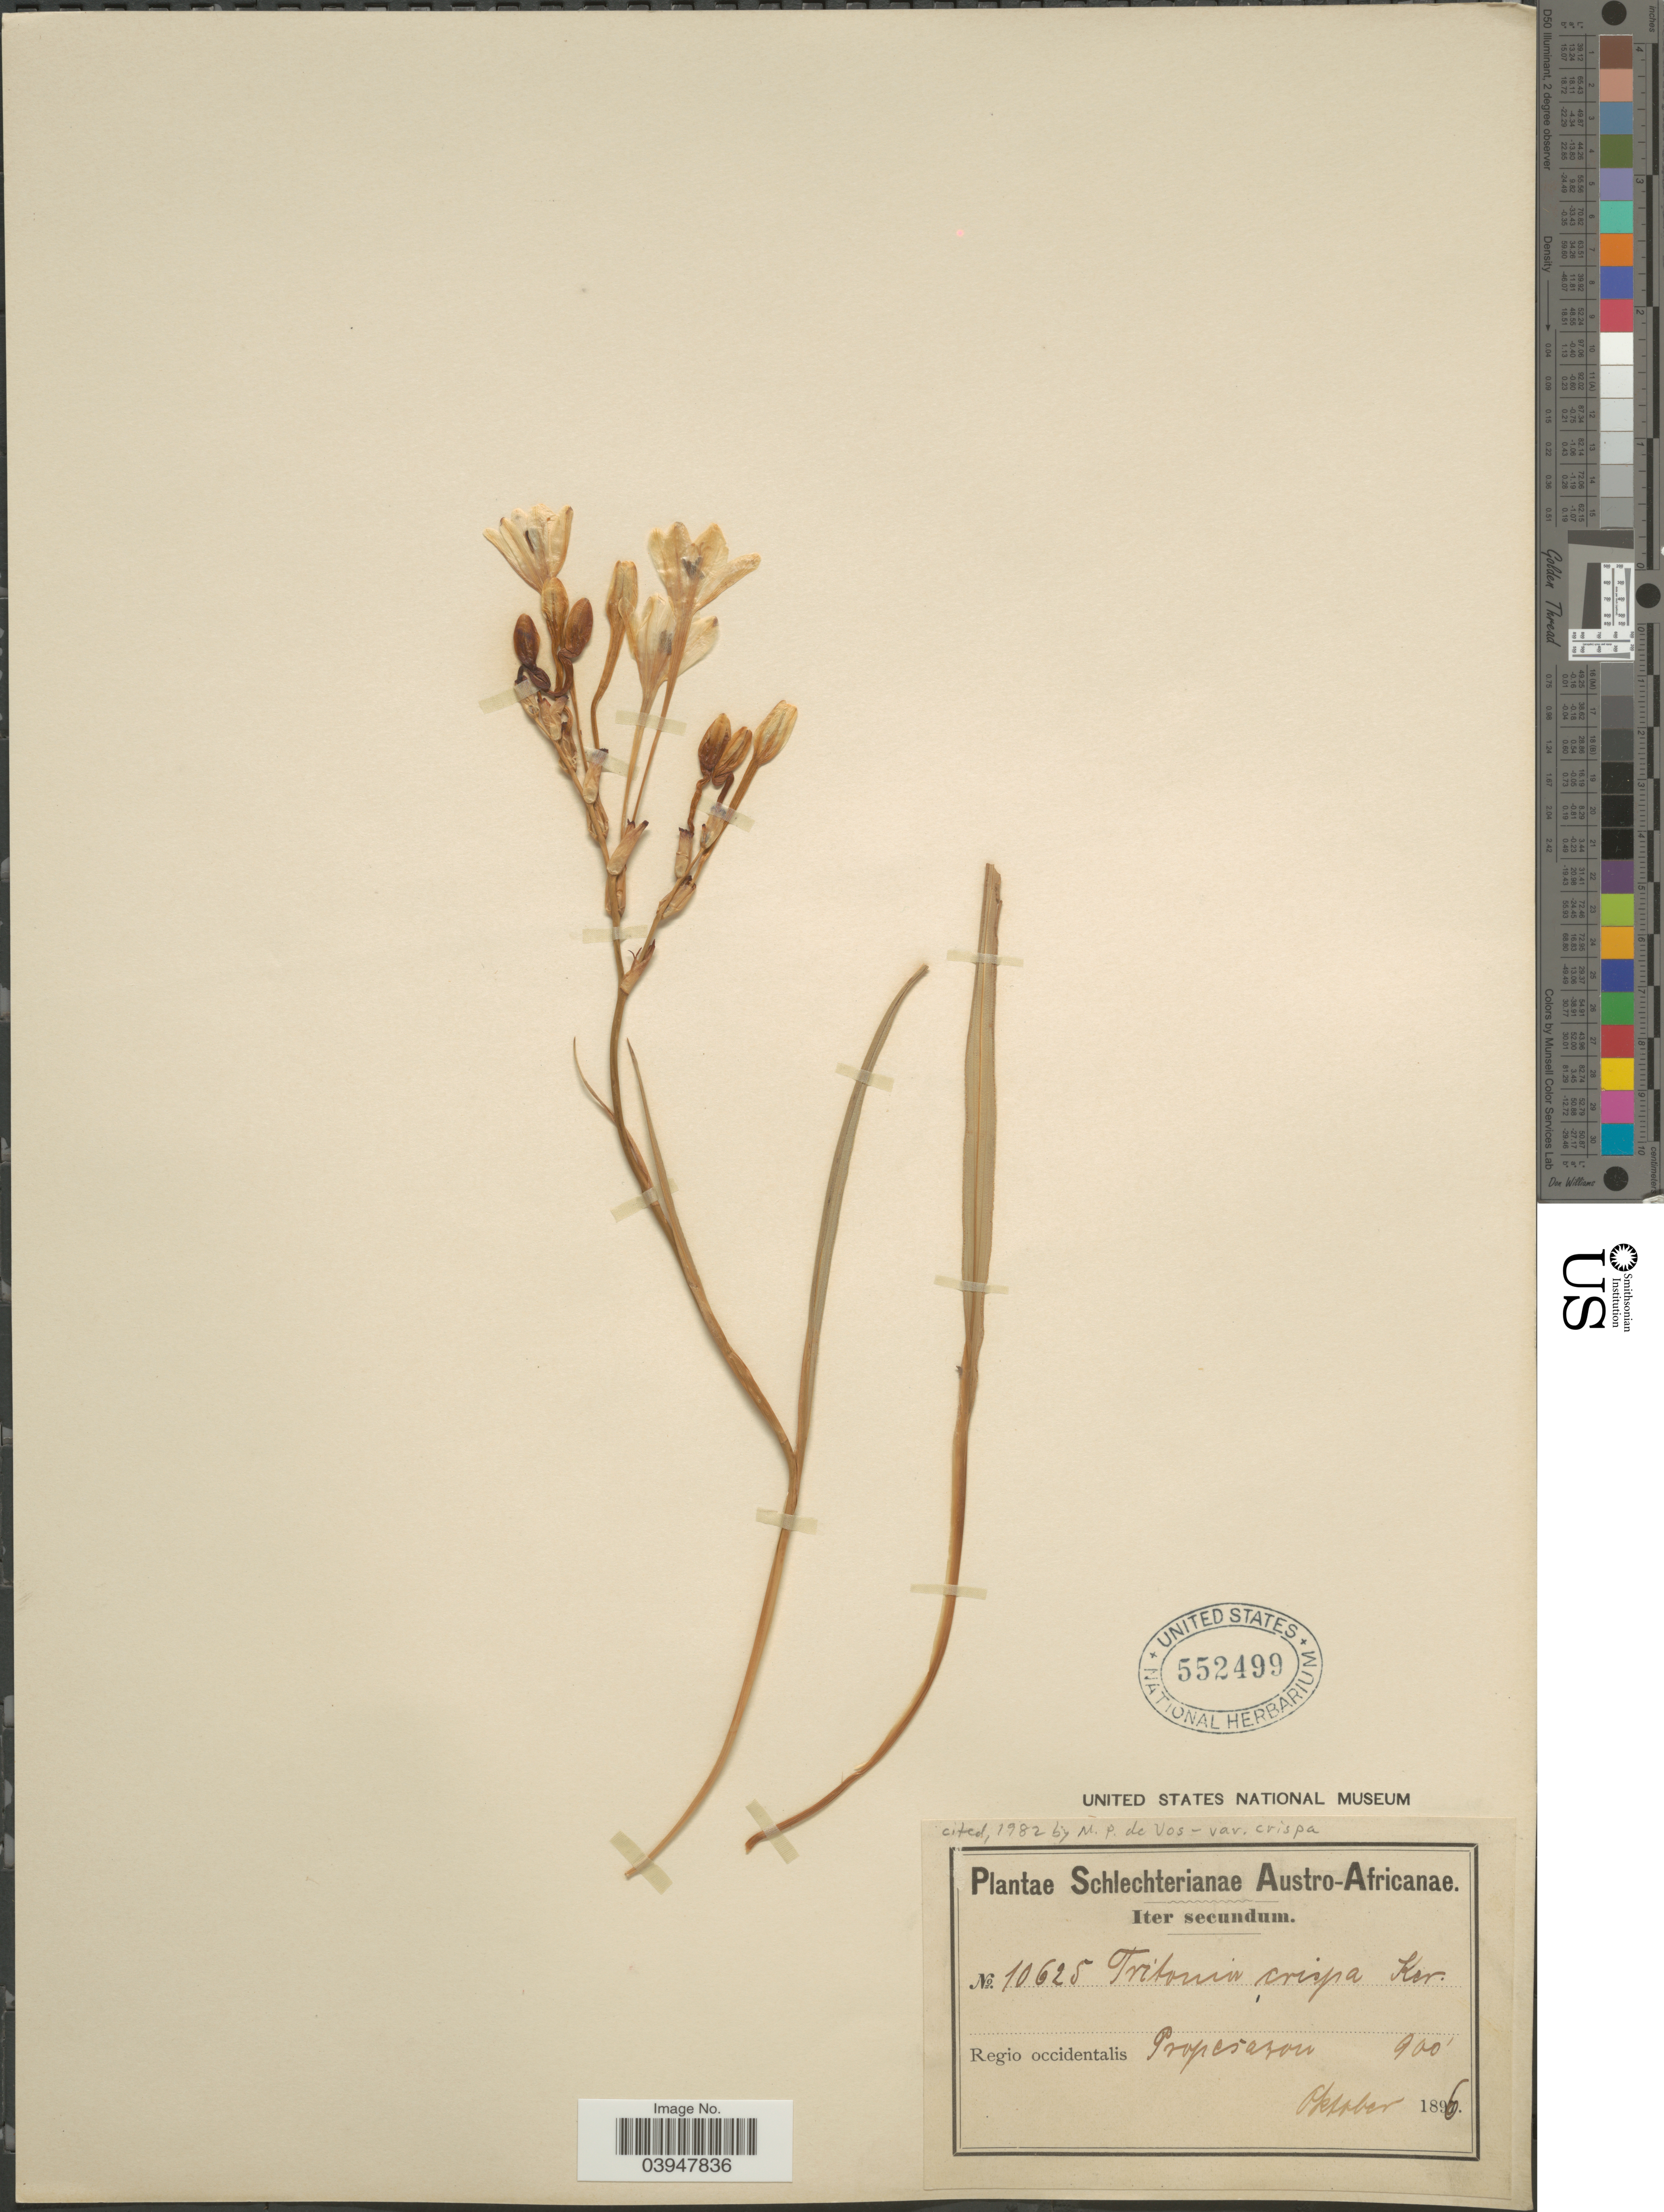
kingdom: Plantae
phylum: Tracheophyta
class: Liliopsida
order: Asparagales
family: Iridaceae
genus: Tritonia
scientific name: Tritonia crispa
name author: (L. f.) Ker Gawl.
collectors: Schlechter, --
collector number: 10625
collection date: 1896-10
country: South Africa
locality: Austro-Africanae. Regio occidentalis. Prope saron.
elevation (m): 274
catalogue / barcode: US 552499